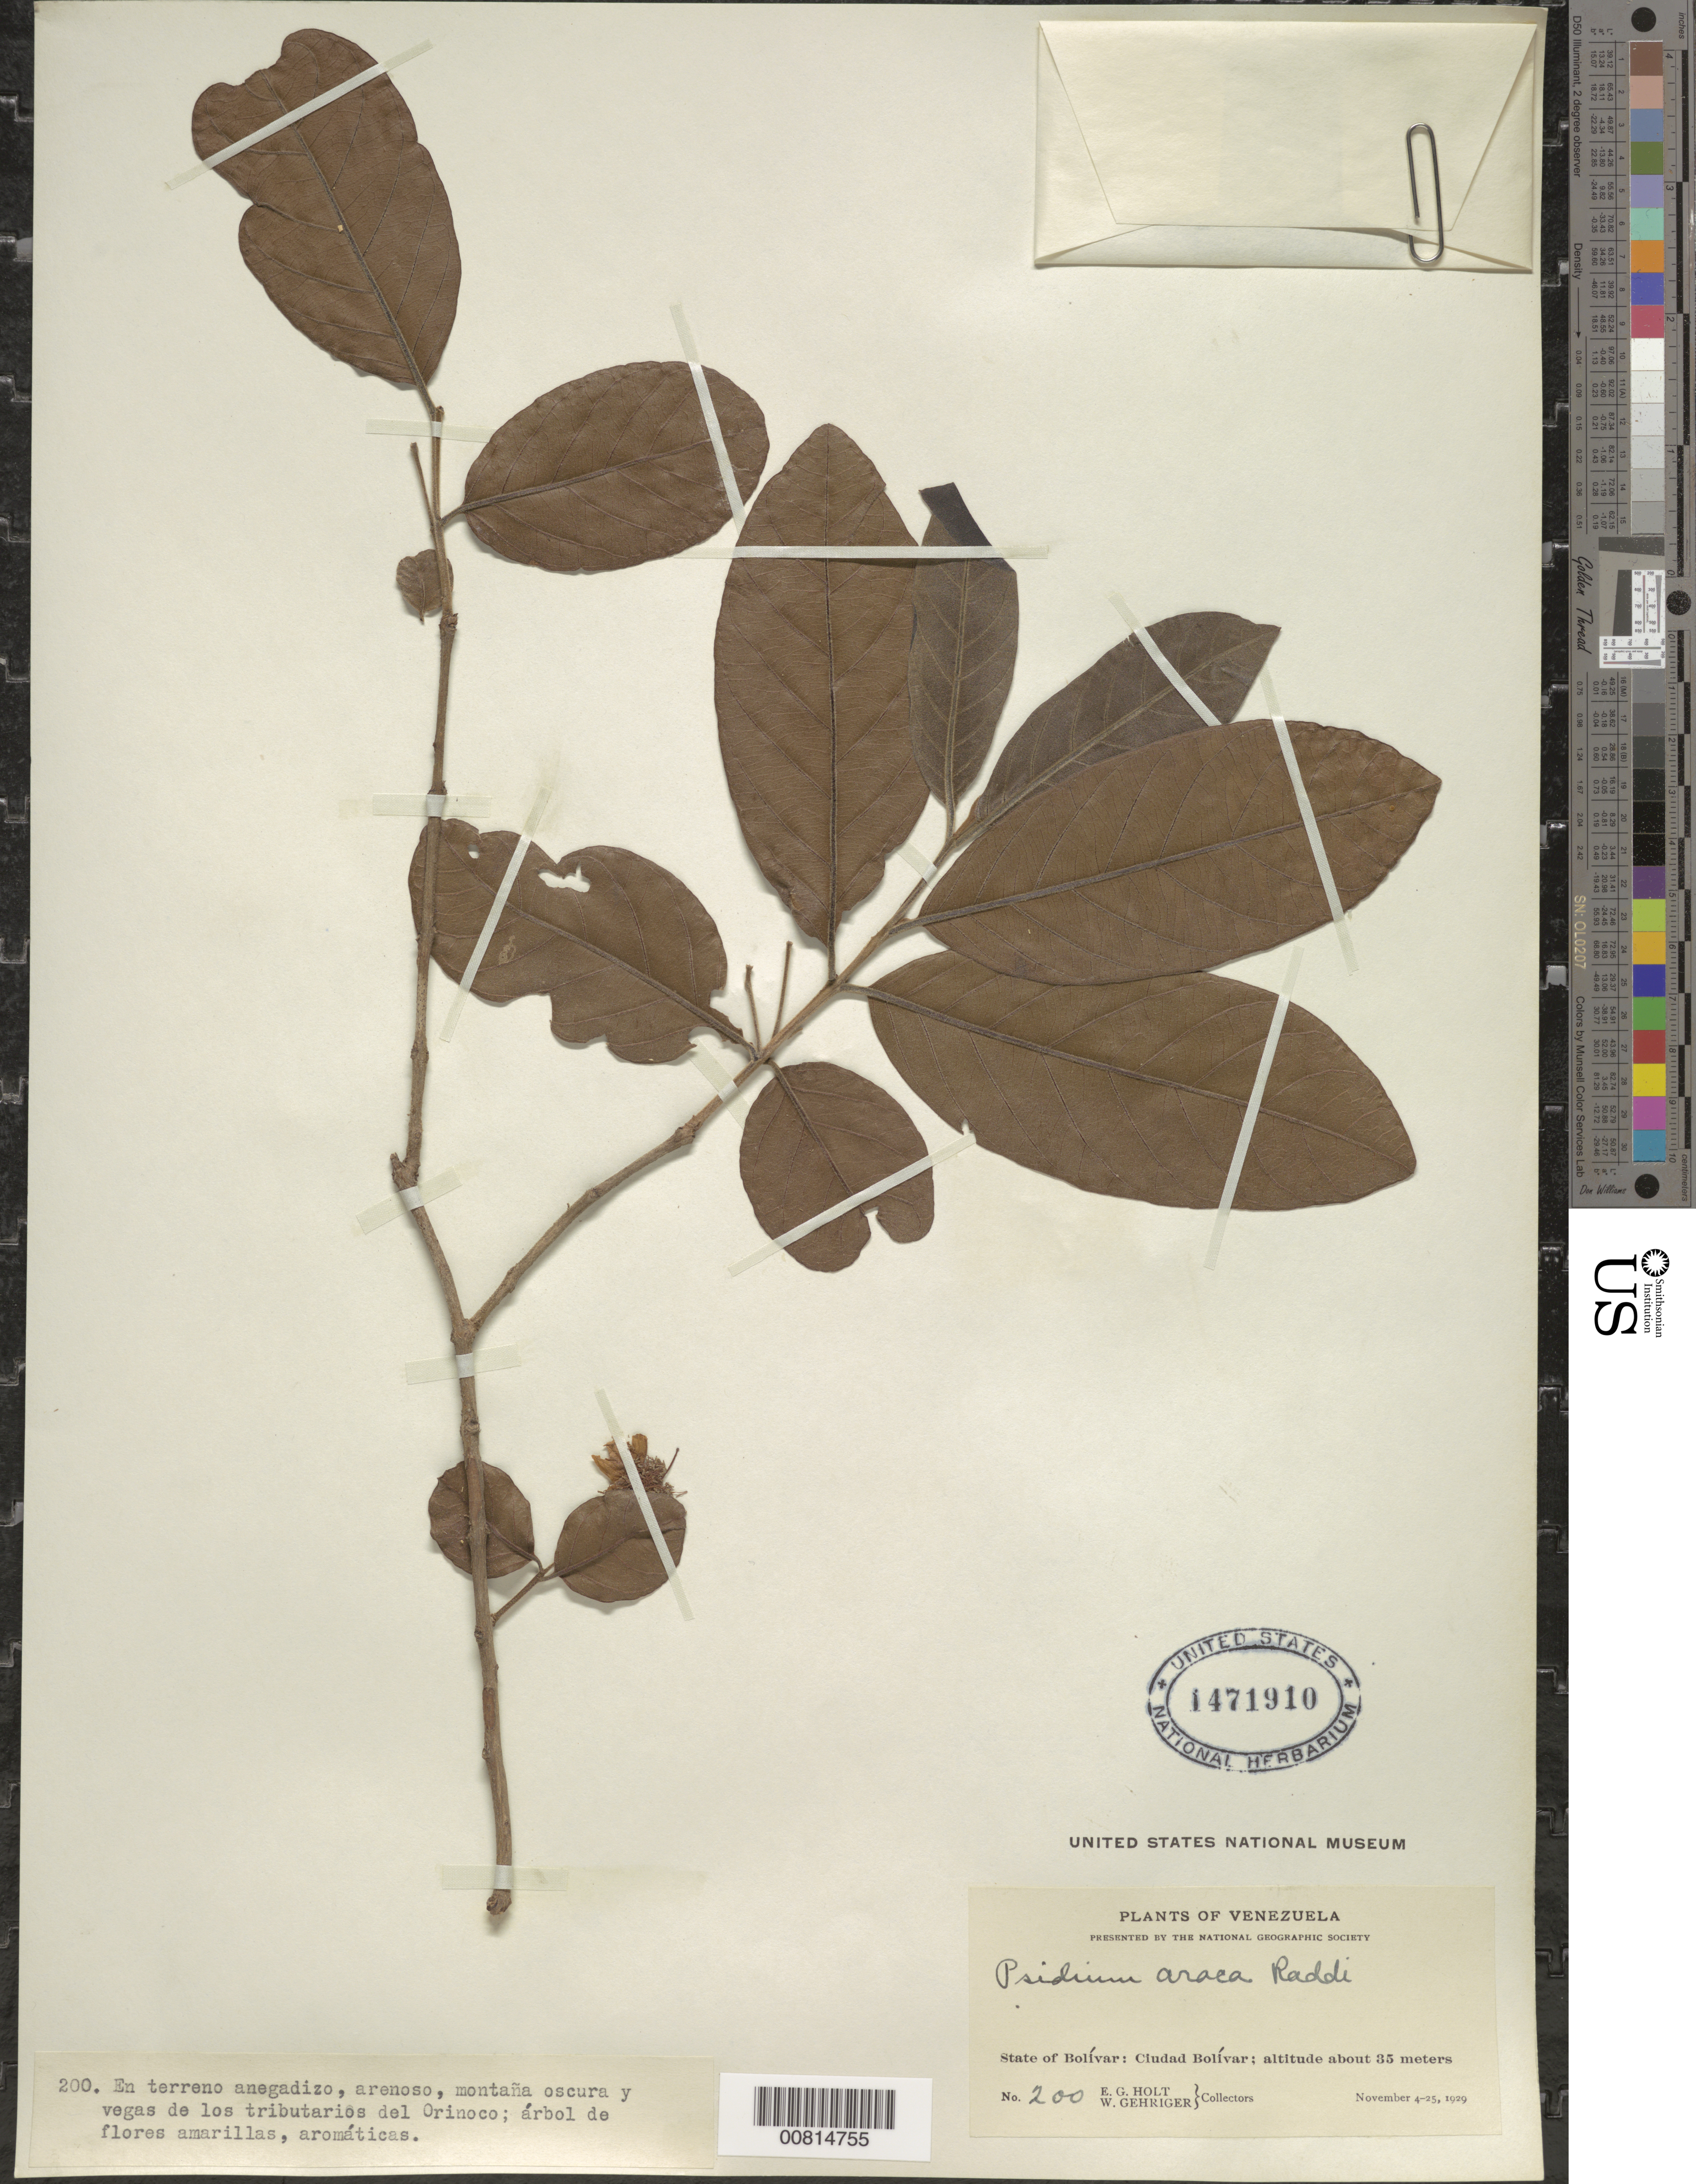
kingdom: Plantae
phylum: Tracheophyta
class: Magnoliopsida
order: Myrtales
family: Myrtaceae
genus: Psidium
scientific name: Psidium guineense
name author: Sw.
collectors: E. Holt & W. Gehriger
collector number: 200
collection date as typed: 4-Nov-29 to 25-Nov-29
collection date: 1929-11-04/1929-11-25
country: Venezuela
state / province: Bolívar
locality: Ciudad Bolívar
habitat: Terreno anegadizo, arenoso, montaña oscura y vegas de los tributarios del Orinoco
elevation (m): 35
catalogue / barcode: US 1471910